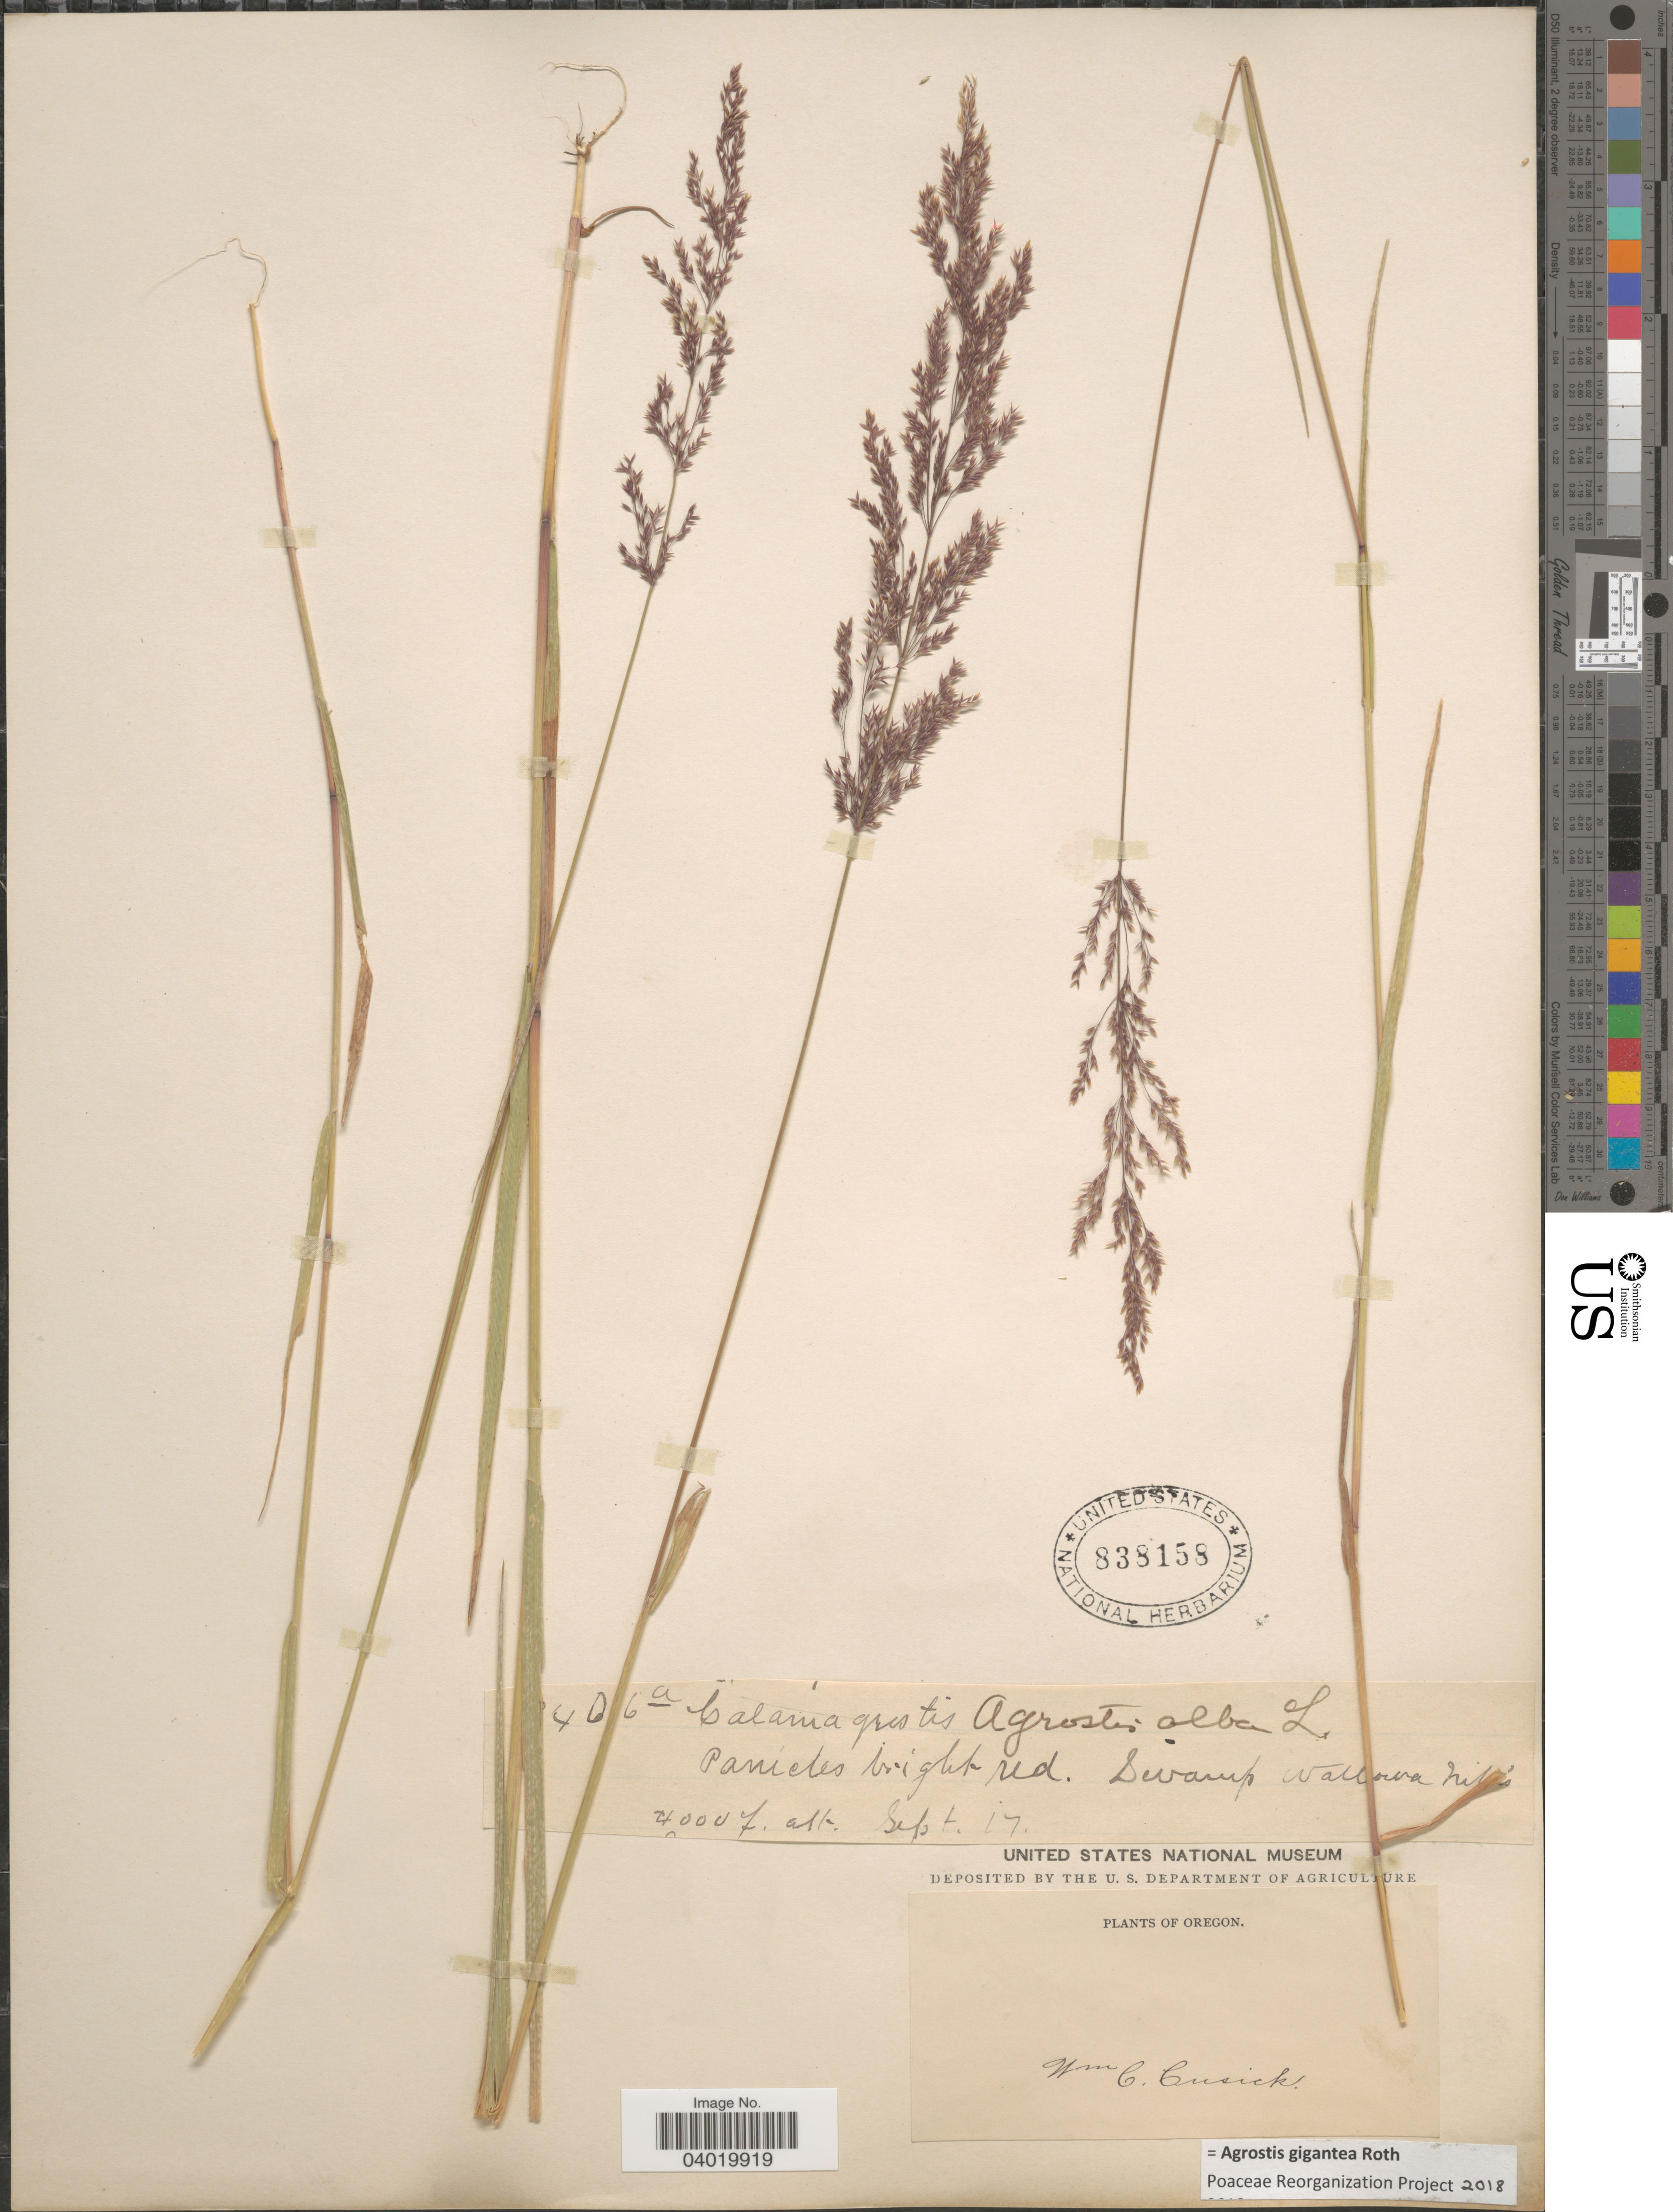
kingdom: Plantae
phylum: Tracheophyta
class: Liliopsida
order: Poales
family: Poaceae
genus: Agrostis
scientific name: Agrostis gigantea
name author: Roth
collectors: W. C. Cusick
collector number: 406a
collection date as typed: Transcribed d/m/y: /9/17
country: United States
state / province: Oregon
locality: Panicles bright red. Swamp Wallowa Mts.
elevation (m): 1219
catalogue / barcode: US 838158